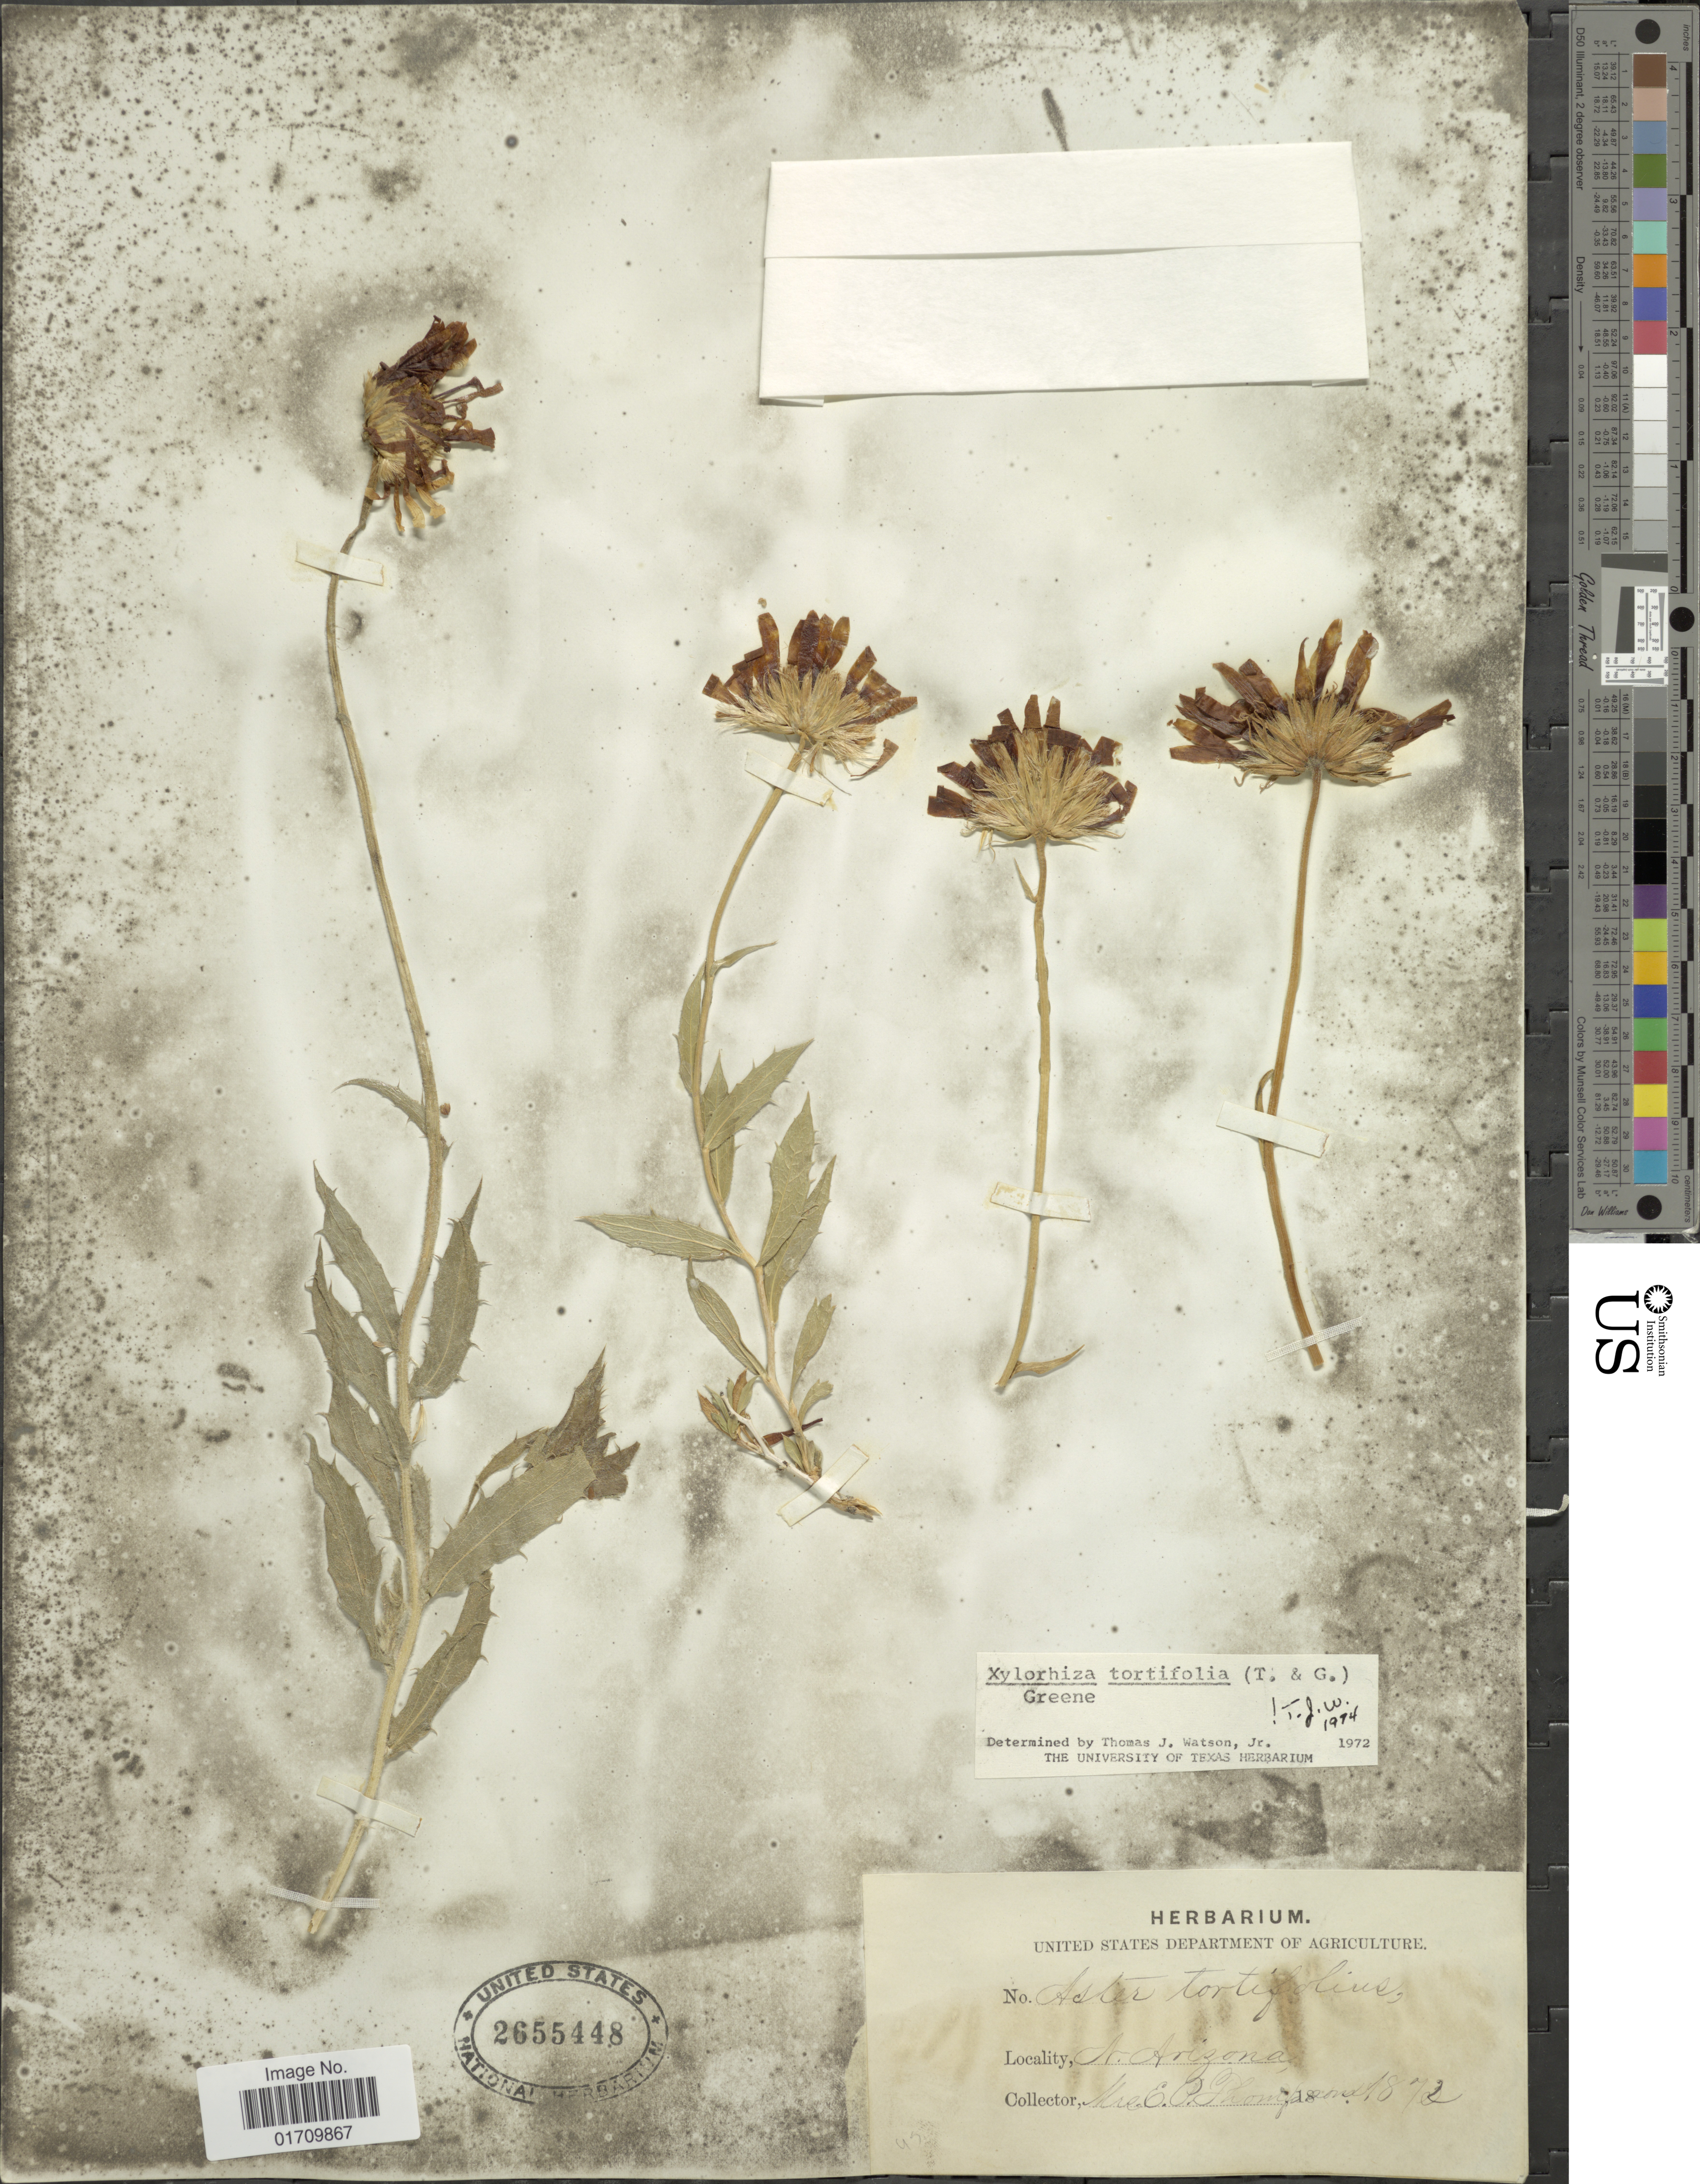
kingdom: Plantae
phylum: Tracheophyta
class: Magnoliopsida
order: Asterales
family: Asteraceae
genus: Xylorhiza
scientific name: Xylorhiza tortifolia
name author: (Torr. & A. Gray) Greene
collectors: E. M. Thompson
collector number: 42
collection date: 1872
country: United States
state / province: Arizona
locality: N. Arizona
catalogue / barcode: US 2655448